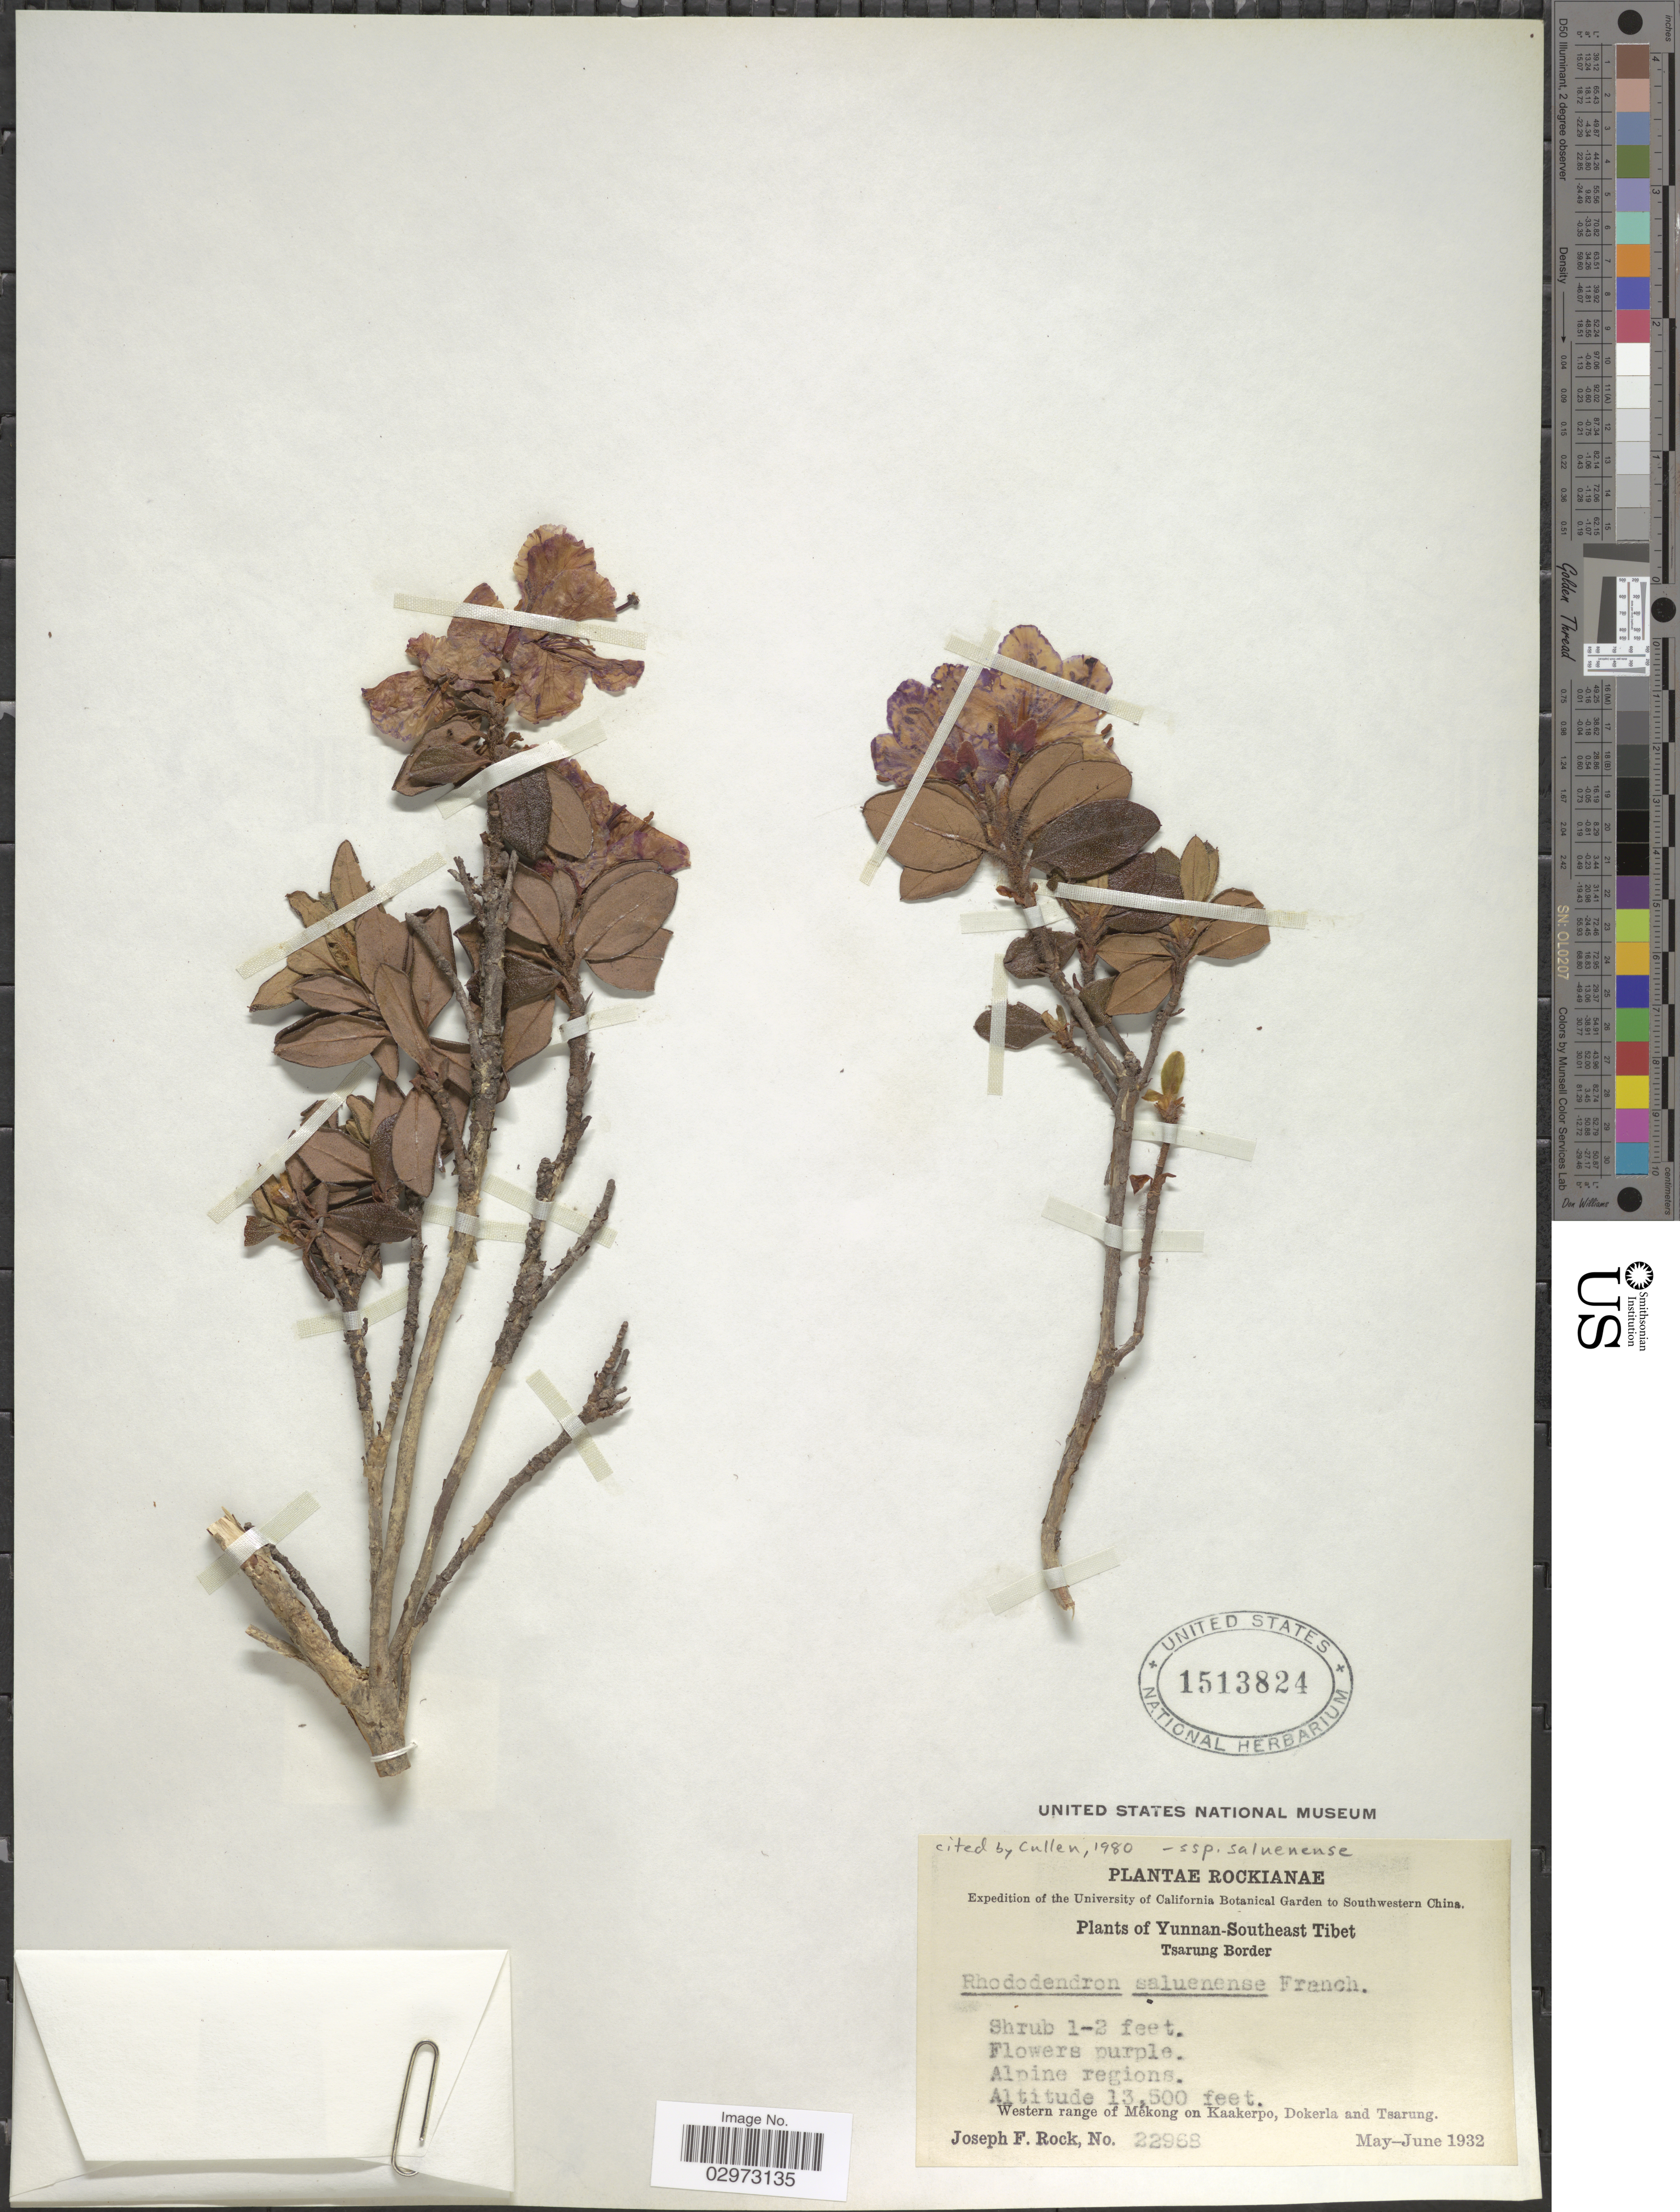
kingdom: Plantae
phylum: Tracheophyta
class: Magnoliopsida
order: Ericales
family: Ericaceae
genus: Rhododendron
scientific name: Rhododendron saluenense subsp. saluenense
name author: Franch.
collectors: J. F. Rock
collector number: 22968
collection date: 1932-05/1932-06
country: China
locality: Southwestern China. Yunnan-Southeast Tibet. Tsarung Border. Alpine regions. Western range of Mekong on Kaakerpo, Dokerla and Tsarung.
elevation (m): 4115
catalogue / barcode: US 1513824